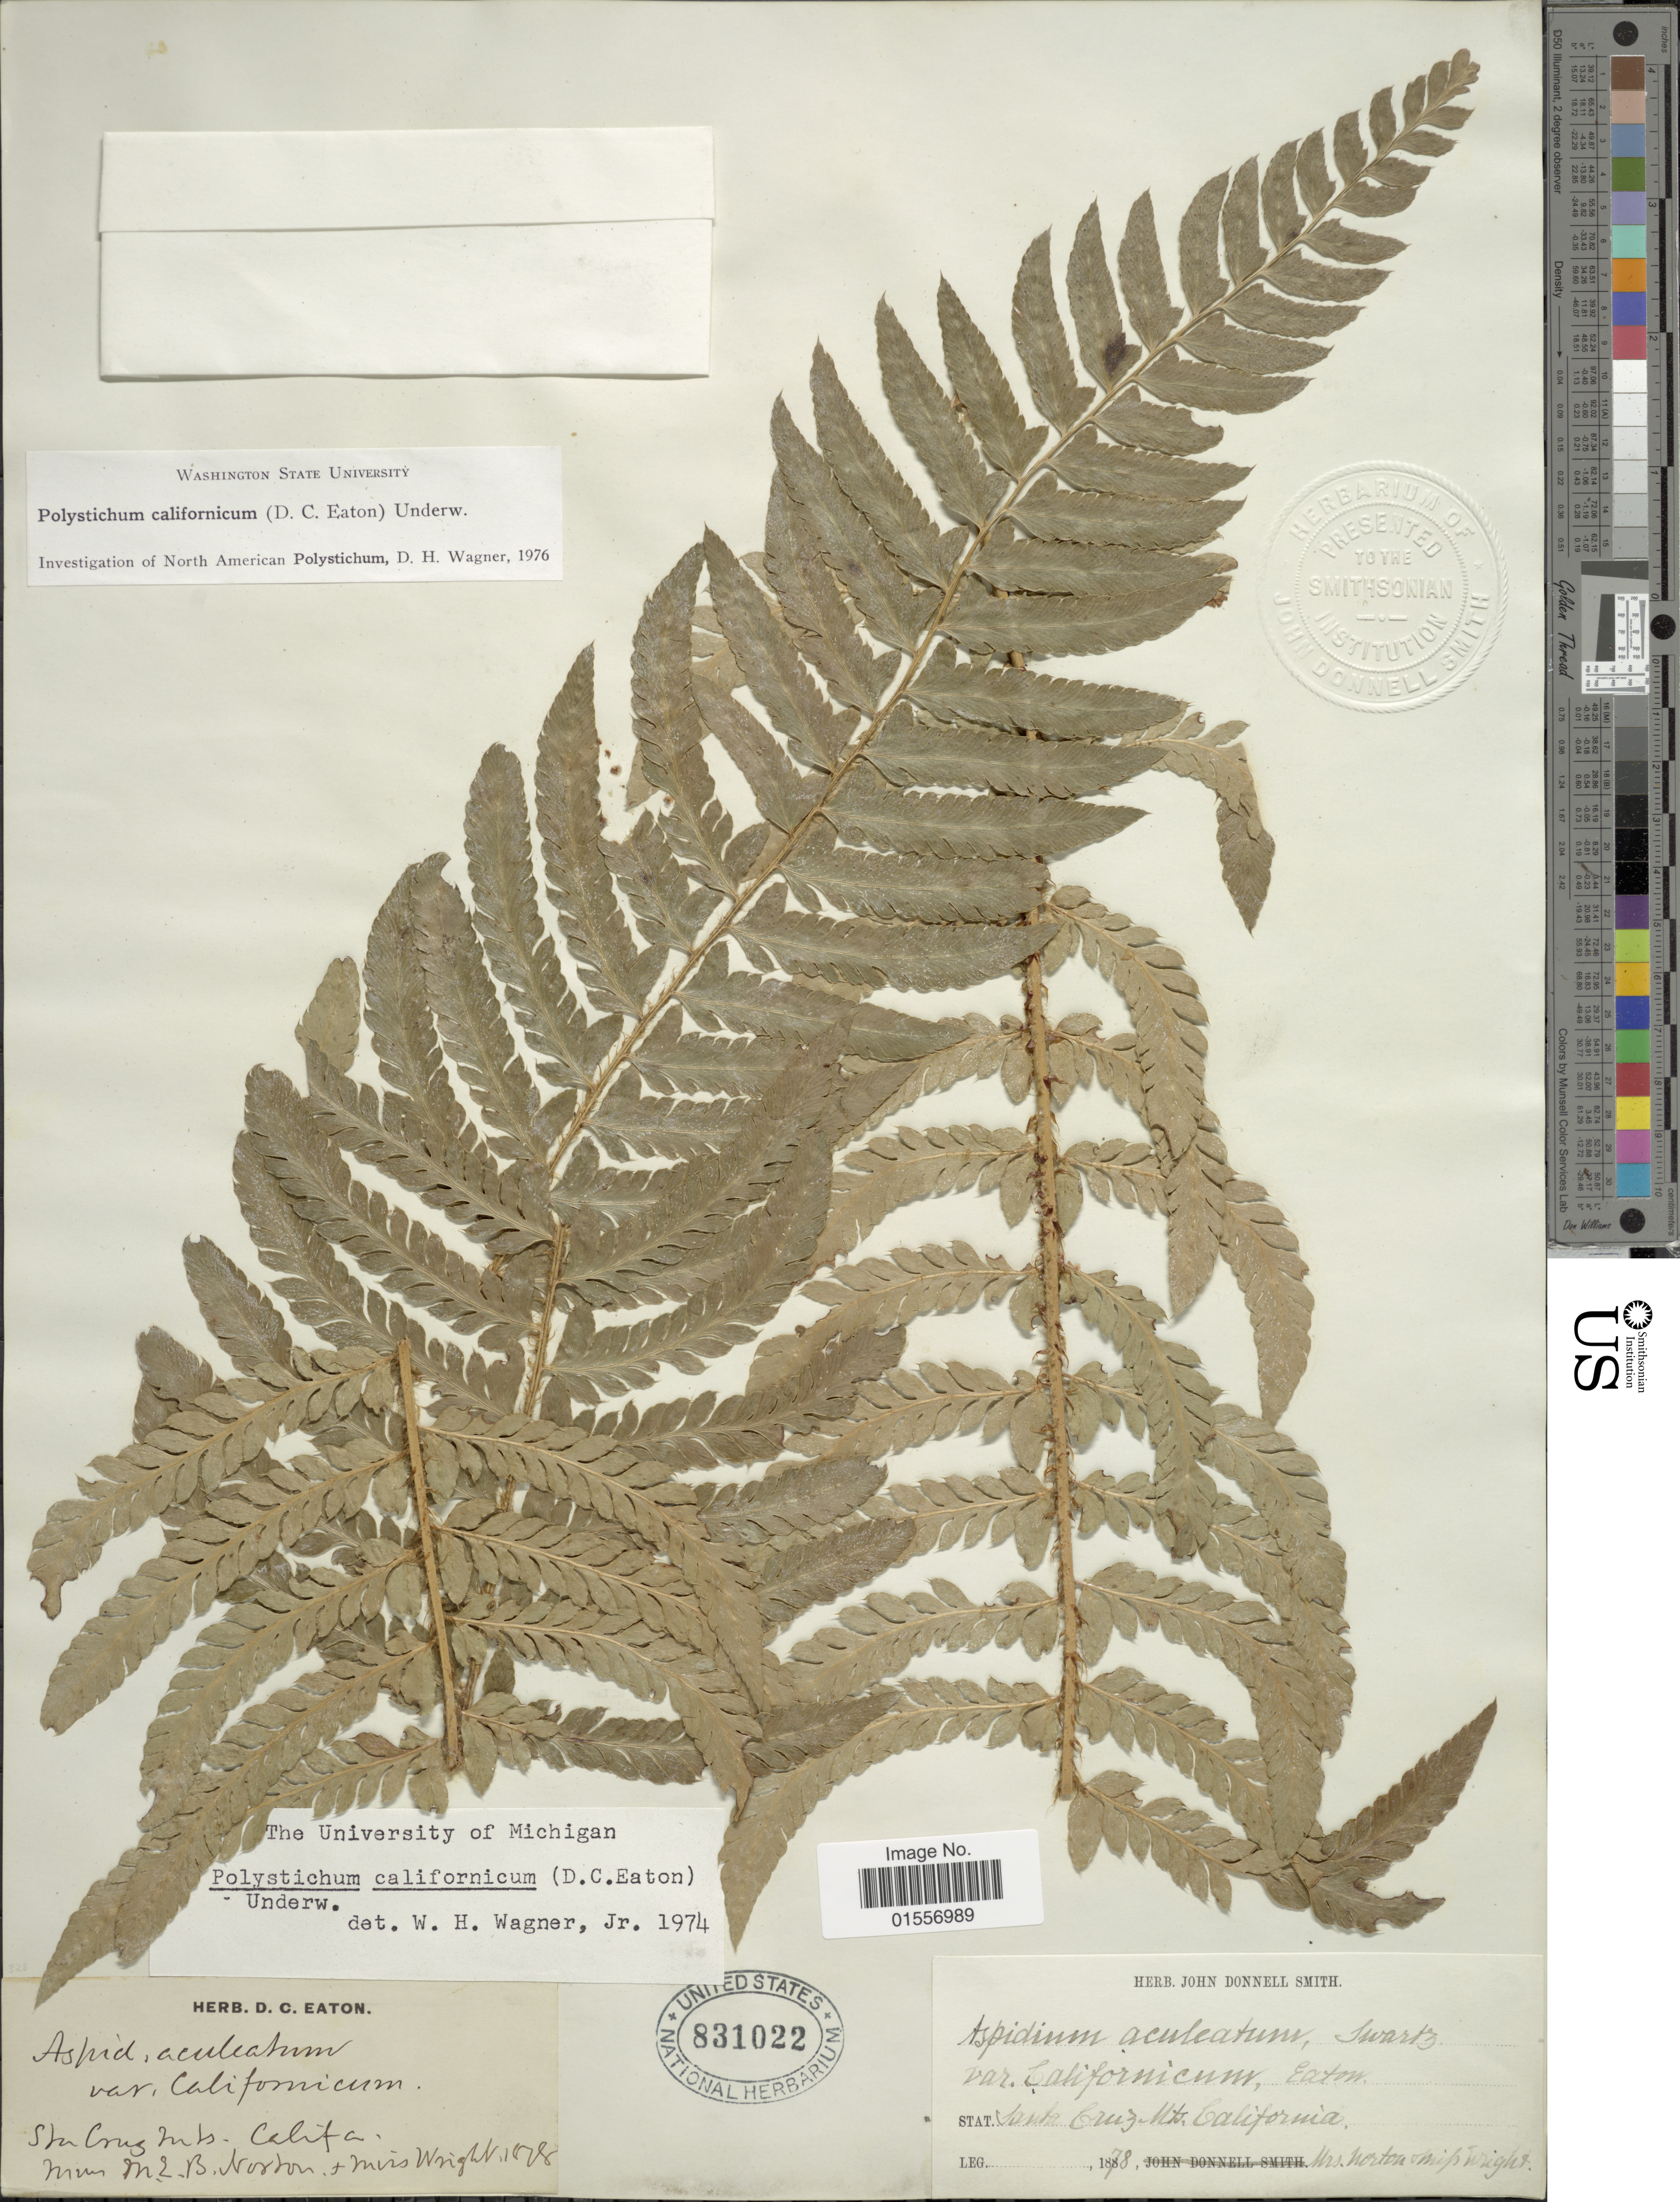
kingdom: Plantae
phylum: Tracheophyta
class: Polypodiopsida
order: Polypodiales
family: Dryopteridaceae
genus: Polystichum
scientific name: Polystichum californicum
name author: (D.C. Eaton) Diels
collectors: N. Wright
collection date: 1878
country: United States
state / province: California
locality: Stat. Santa Cruz Mts. California.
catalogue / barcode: US 831022